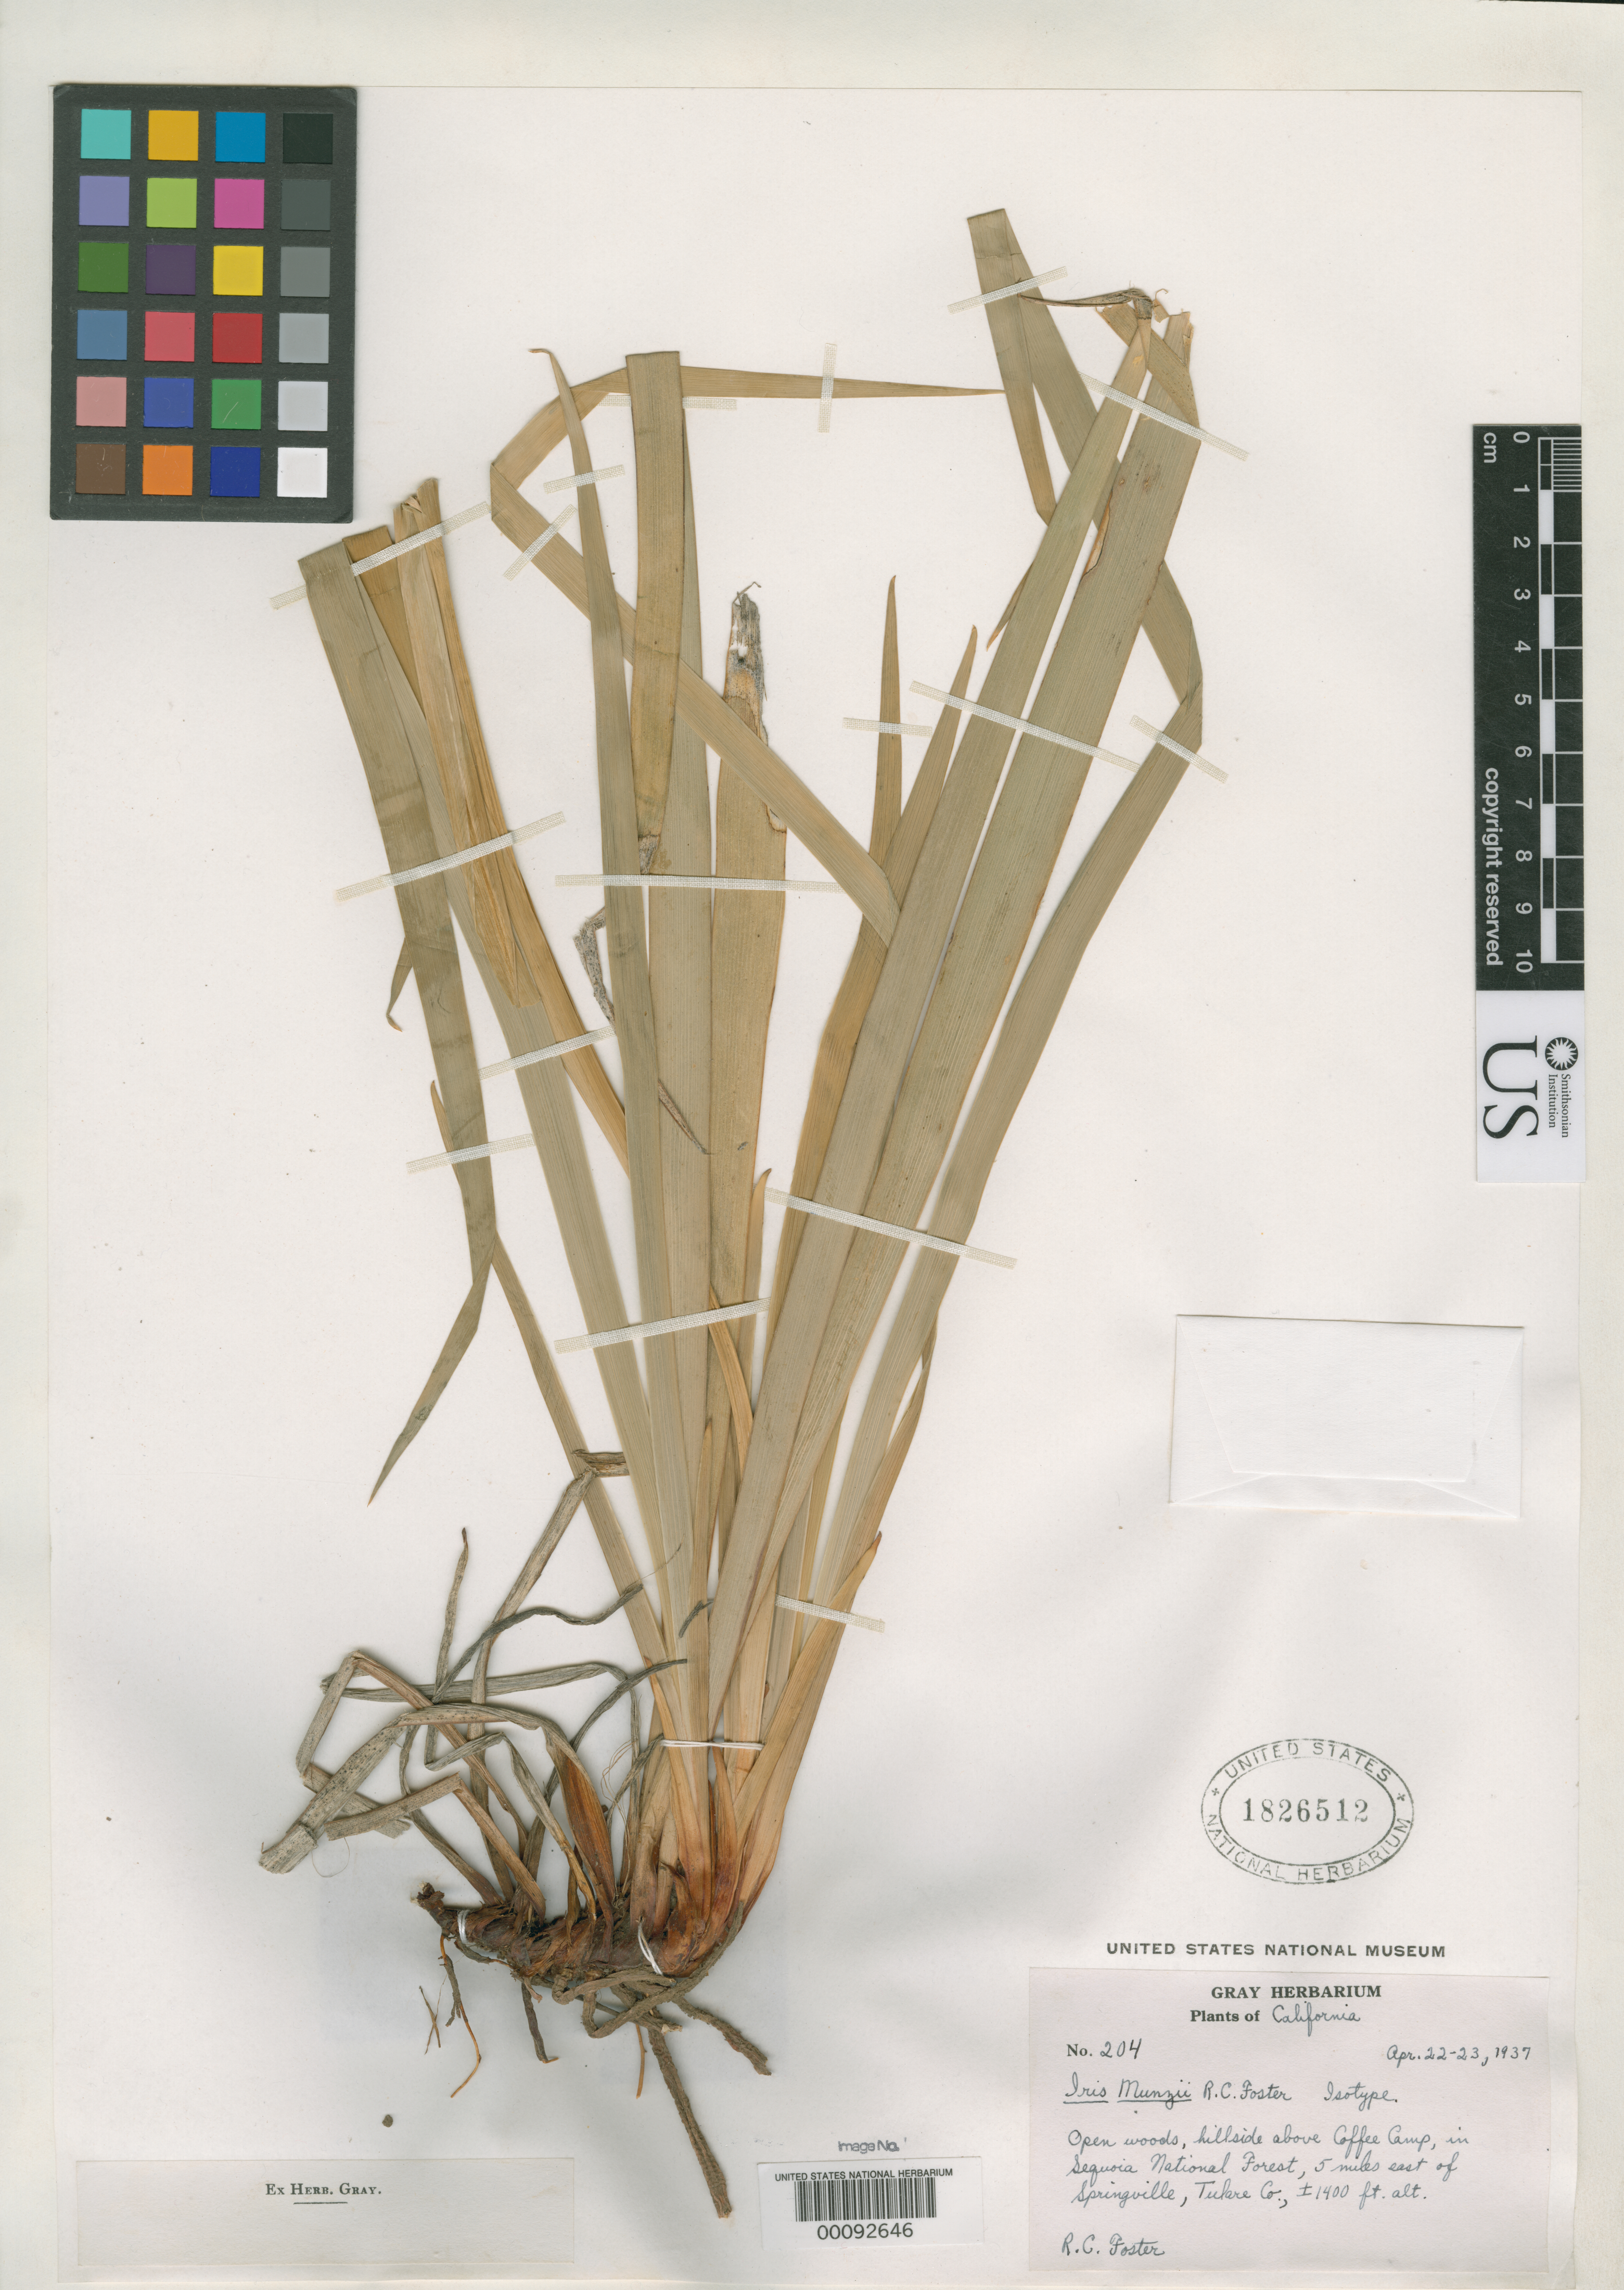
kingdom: Plantae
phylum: Tracheophyta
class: Liliopsida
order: Asparagales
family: Iridaceae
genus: Iris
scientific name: Iris munzii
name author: R.C. Foster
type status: Isotype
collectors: R. C. Foster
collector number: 204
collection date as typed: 22 Apr 1937 to 23 Apr 1937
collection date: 1937-04-22/1937-04-23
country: United States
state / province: California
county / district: Tulare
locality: Sequoia National Forest,5 mi. E of Springville, above coffee camp; alt. 1400 ft.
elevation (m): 427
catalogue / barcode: US 1826512